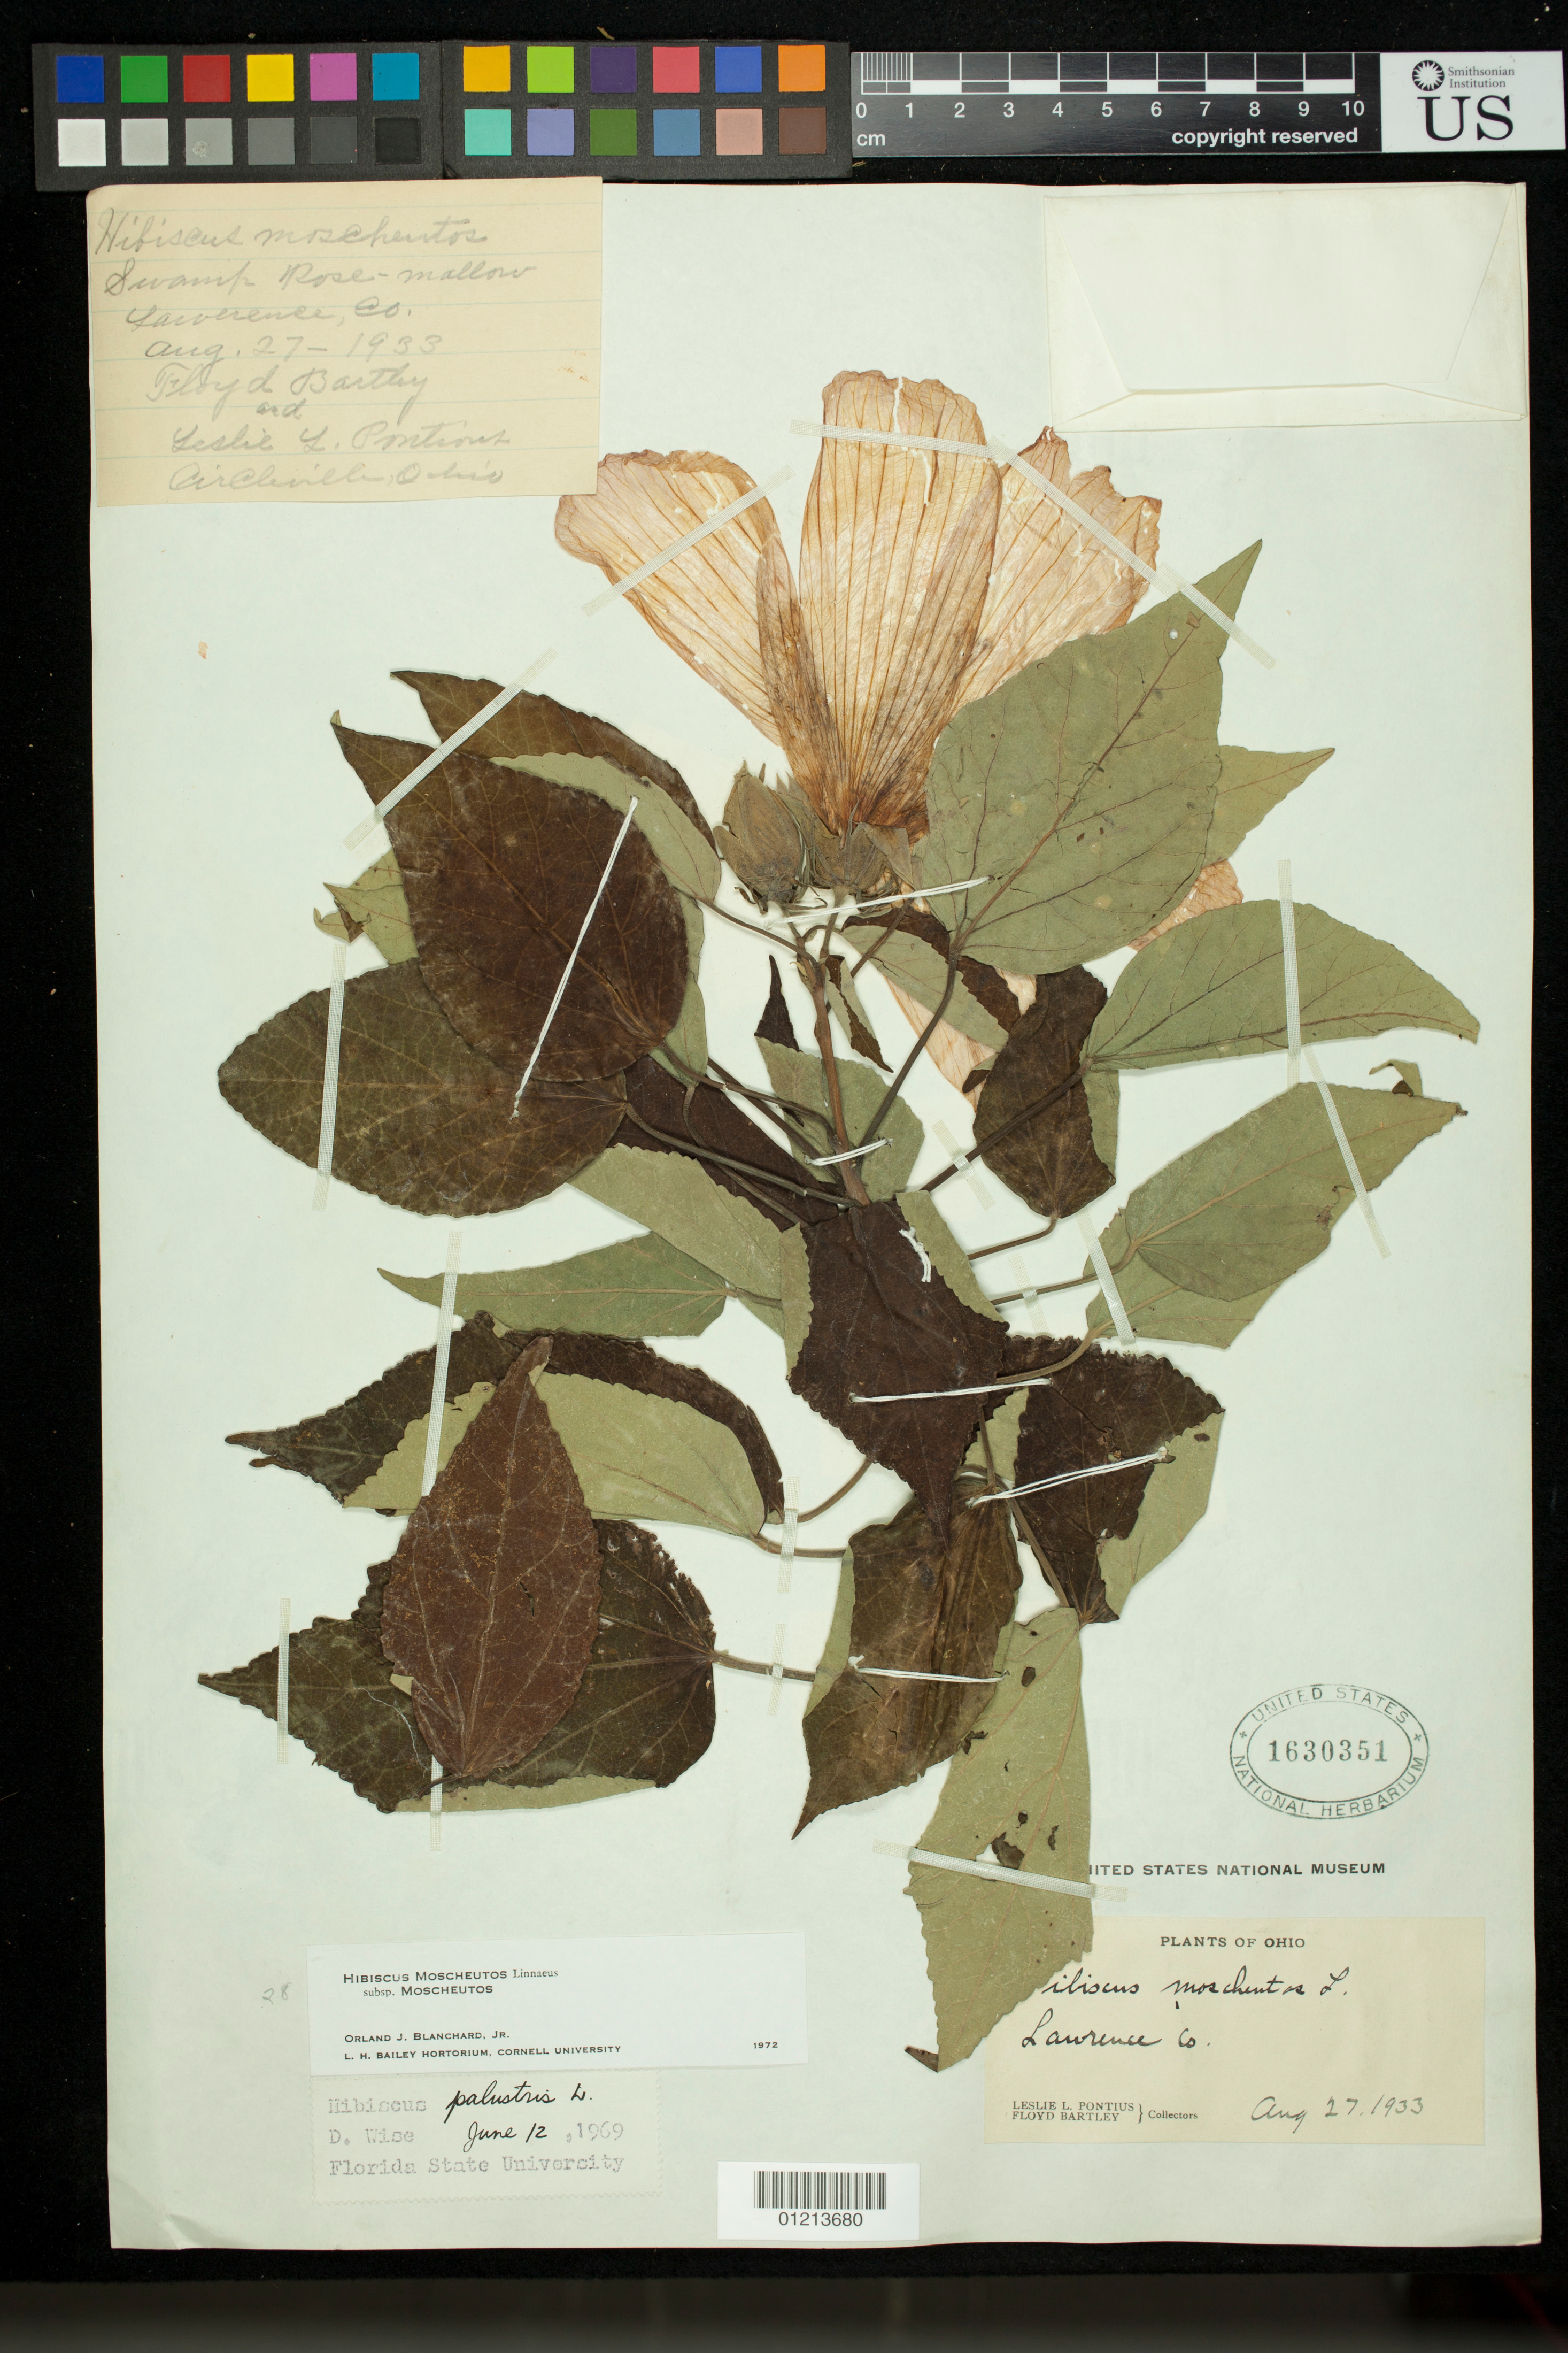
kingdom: Plantae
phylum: Tracheophyta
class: Magnoliopsida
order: Malvales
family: Malvaceae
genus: Hibiscus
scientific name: Hibiscus moscheutos subsp. lasiocarpos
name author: (Cav.) O.J. Blanch.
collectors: L. L. Pontious & F. Bartley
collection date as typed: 27 Aug 1933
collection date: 1933-08-27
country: United States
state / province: Ohio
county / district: Lawrence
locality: Ohio: Lawrence Co.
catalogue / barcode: US 1630351